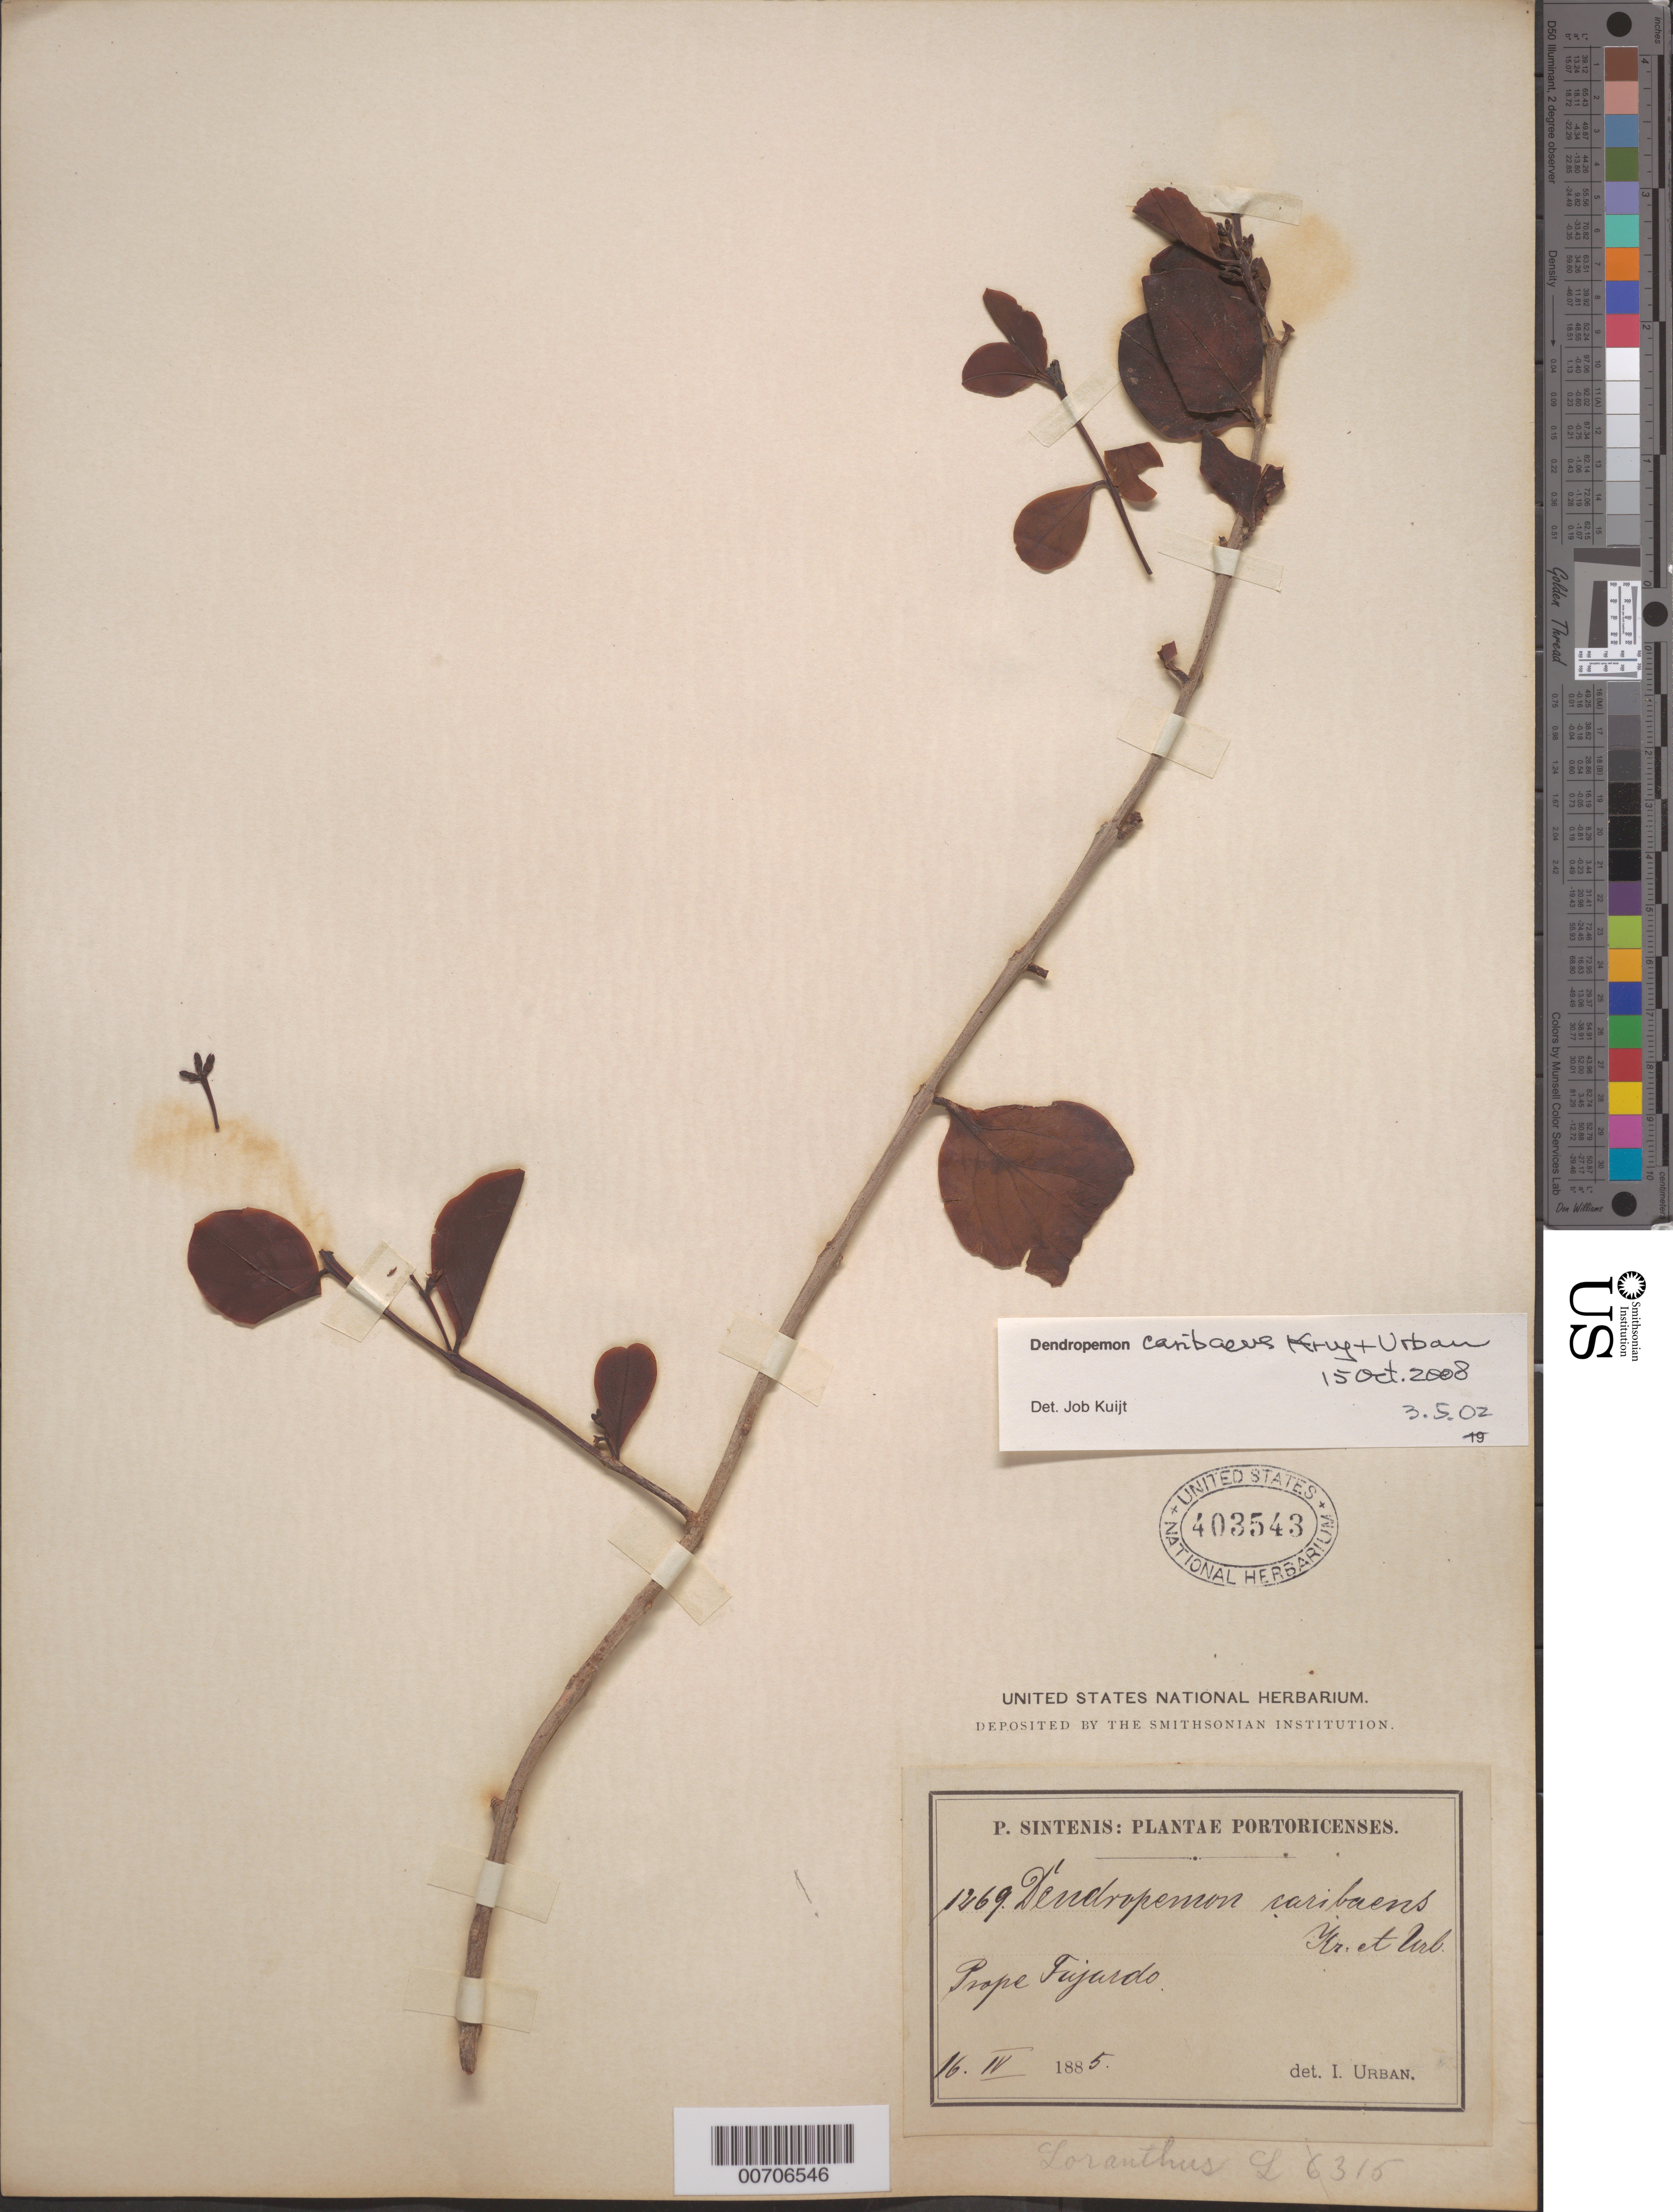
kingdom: Plantae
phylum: Tracheophyta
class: Magnoliopsida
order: Santalales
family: Loranthaceae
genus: Dendropemon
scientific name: Dendropemon caribaeus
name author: Krug & Urb.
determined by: Urban, Ignatz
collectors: P. Sintenis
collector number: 1269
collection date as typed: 16 Apr 1885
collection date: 1885-04-16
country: Puerto Rico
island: Greater Antilles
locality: Prope Fajardo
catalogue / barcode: US 403543